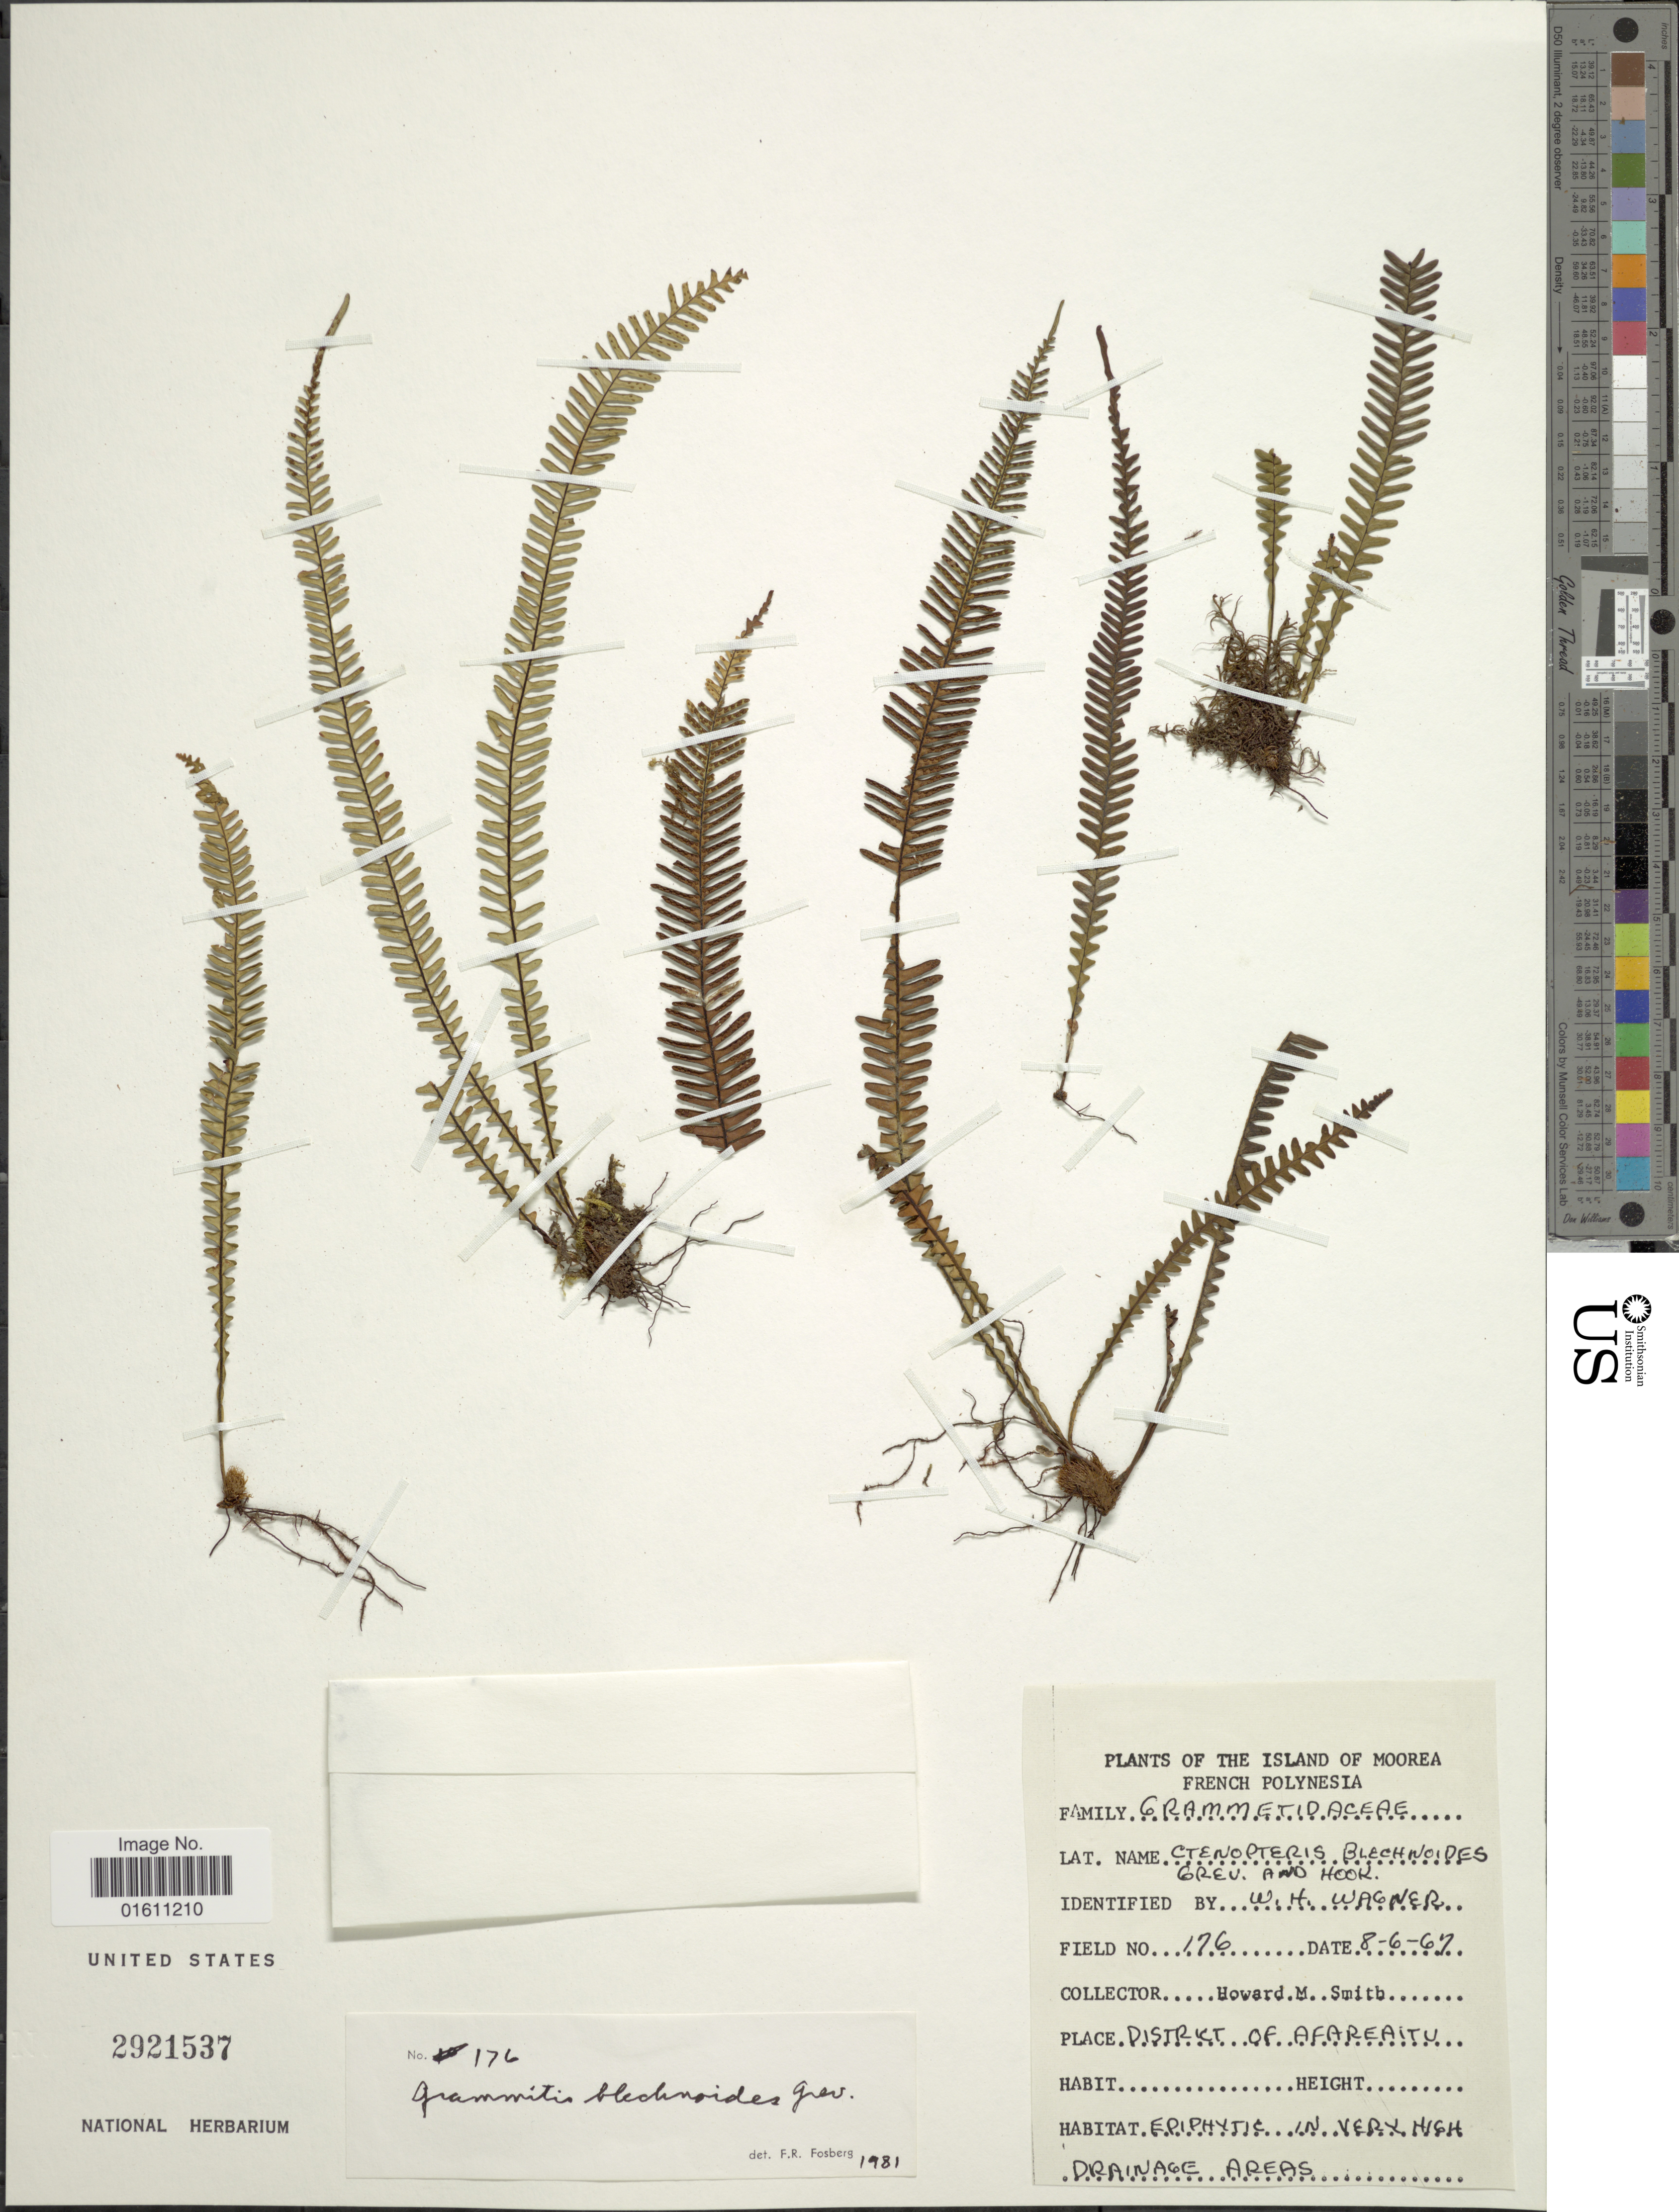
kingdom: Plantae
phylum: Tracheophyta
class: Polypodiopsida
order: Polypodiales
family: Polypodiaceae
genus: Ctenopterella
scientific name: Ctenopterella blechnoides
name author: (Grev.) Parris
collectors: H. M. Smith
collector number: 176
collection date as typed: Transcribed d/m/y: 8/6/67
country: French Polynesia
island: Moorea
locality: The Island of Moorea, French Polynesia, District of Afareaitu.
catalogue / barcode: US 2921537